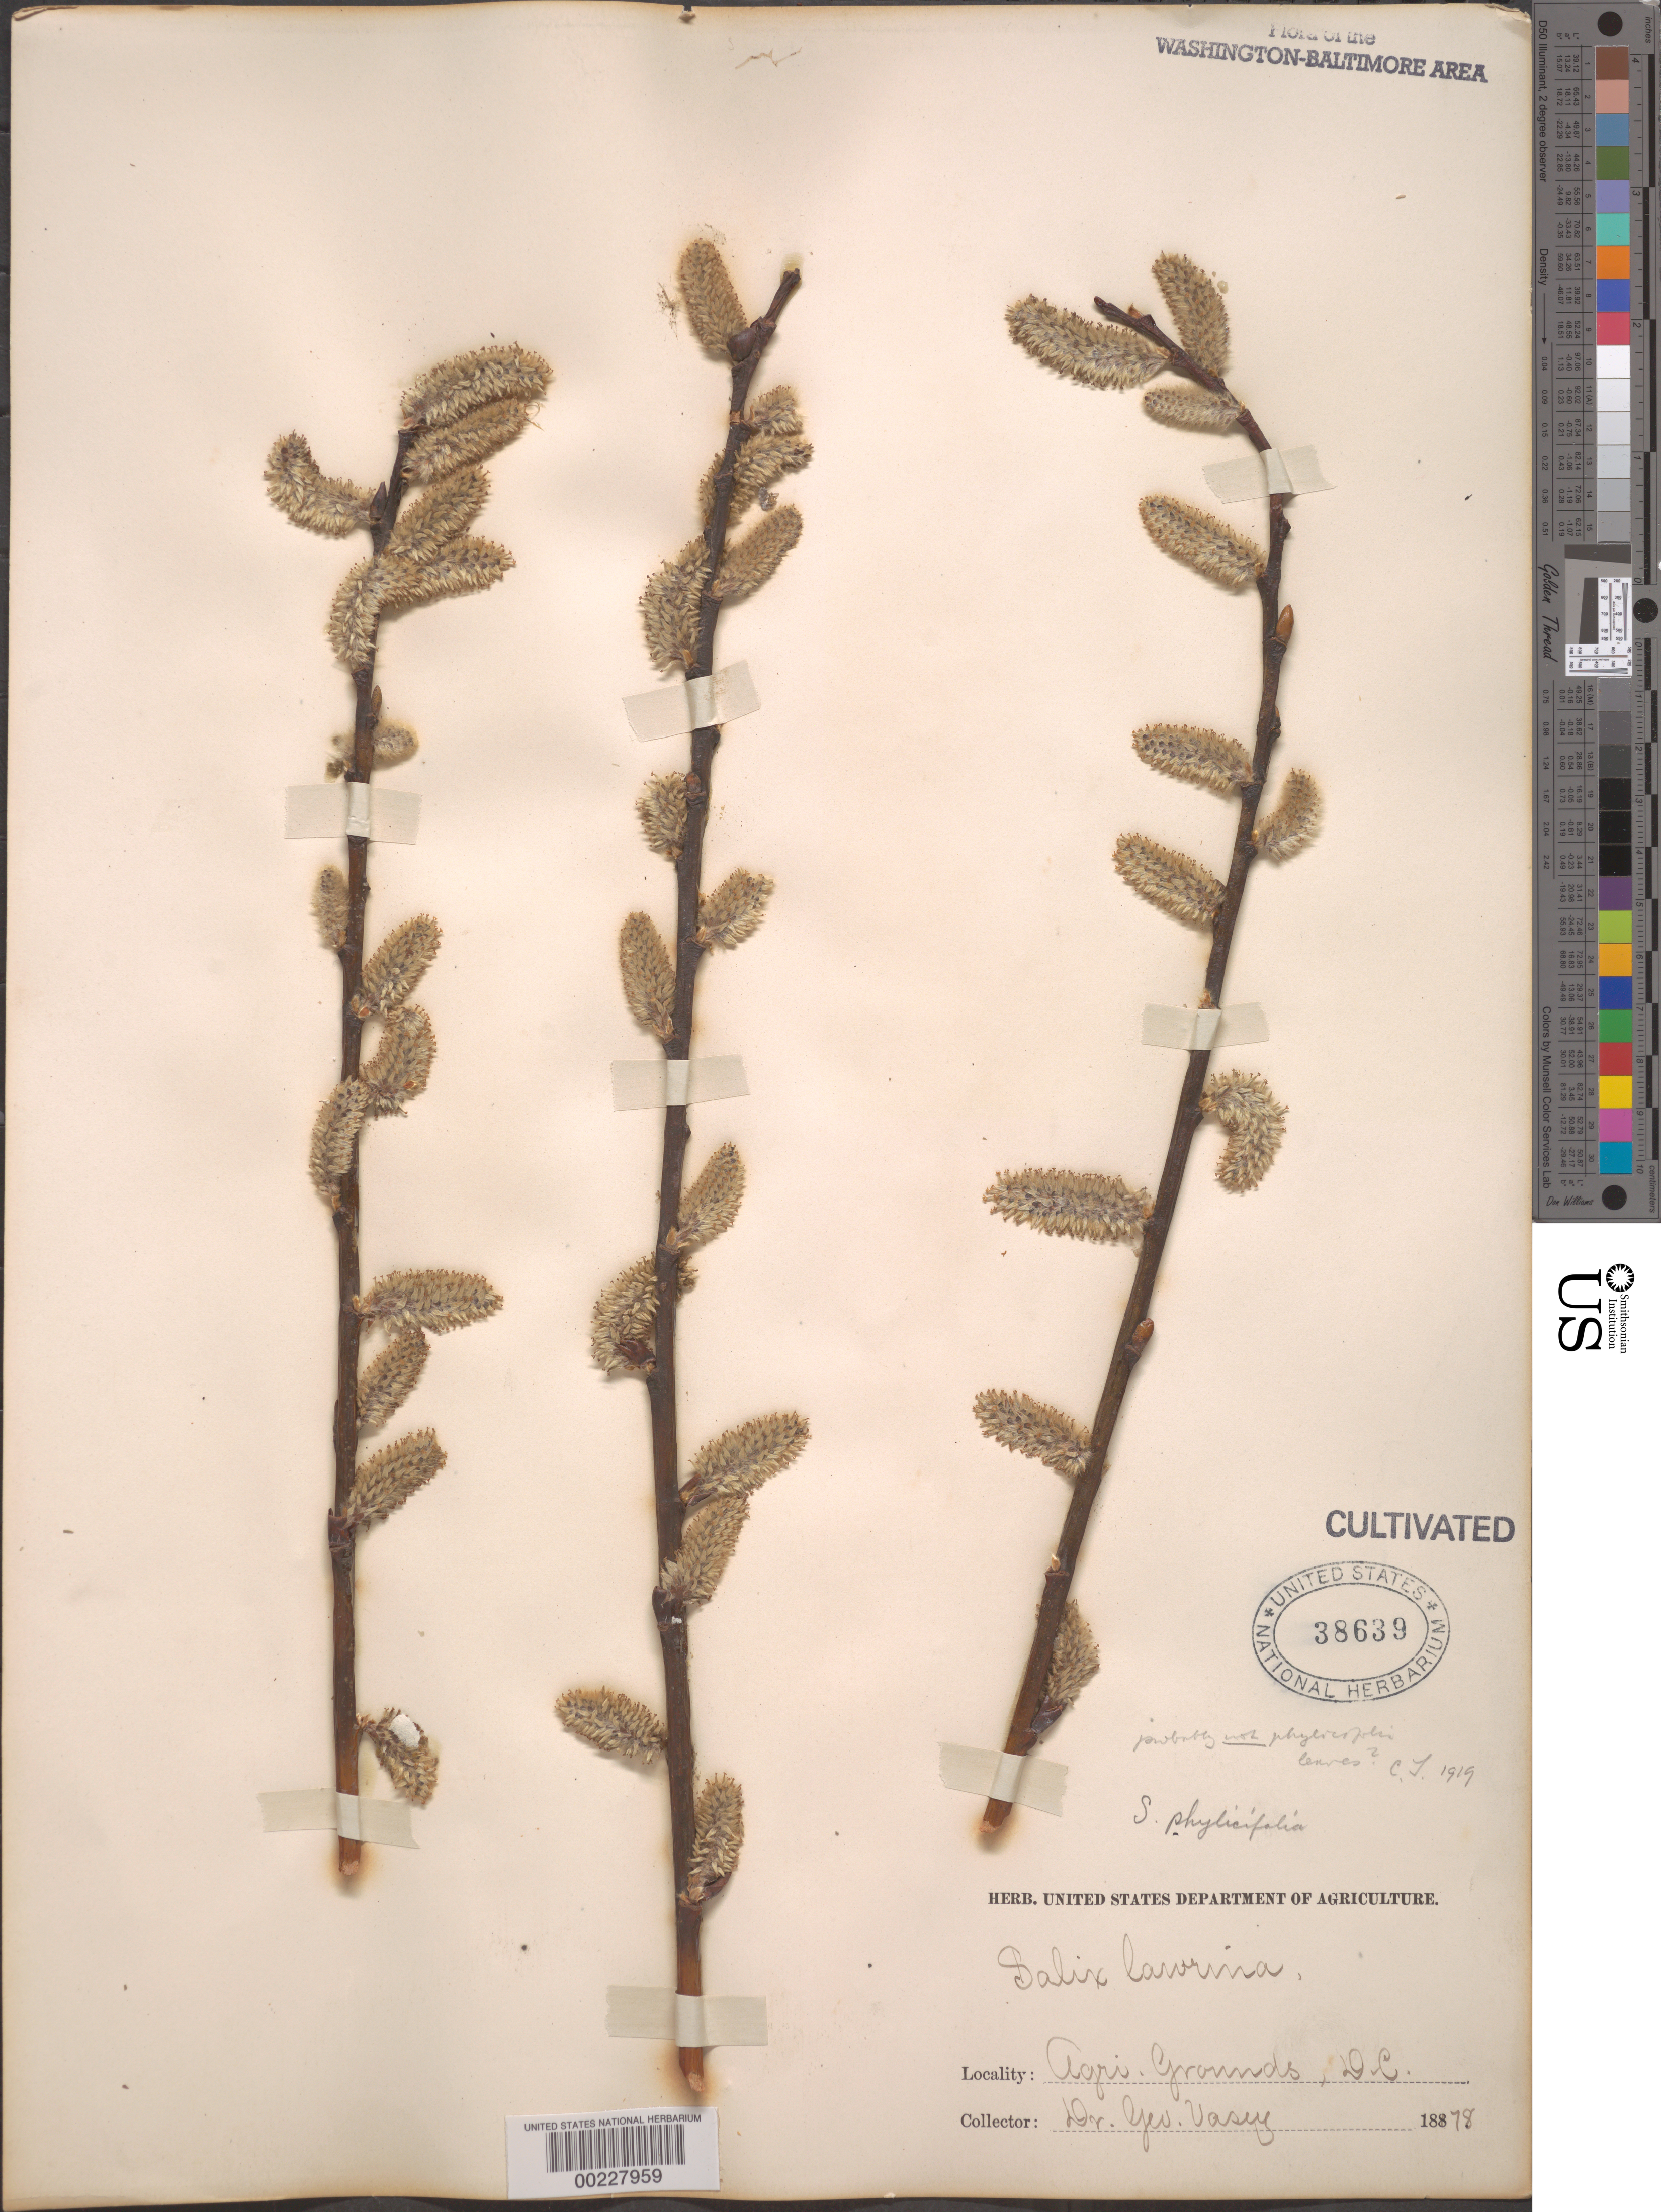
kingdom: Plantae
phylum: Tracheophyta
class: Magnoliopsida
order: Malpighiales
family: Salicaceae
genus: Salix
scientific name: Salix sp.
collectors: G. R. Vasey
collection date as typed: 1878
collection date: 1878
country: United States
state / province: District of Columbia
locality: Agricultural grounds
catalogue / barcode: US 38639